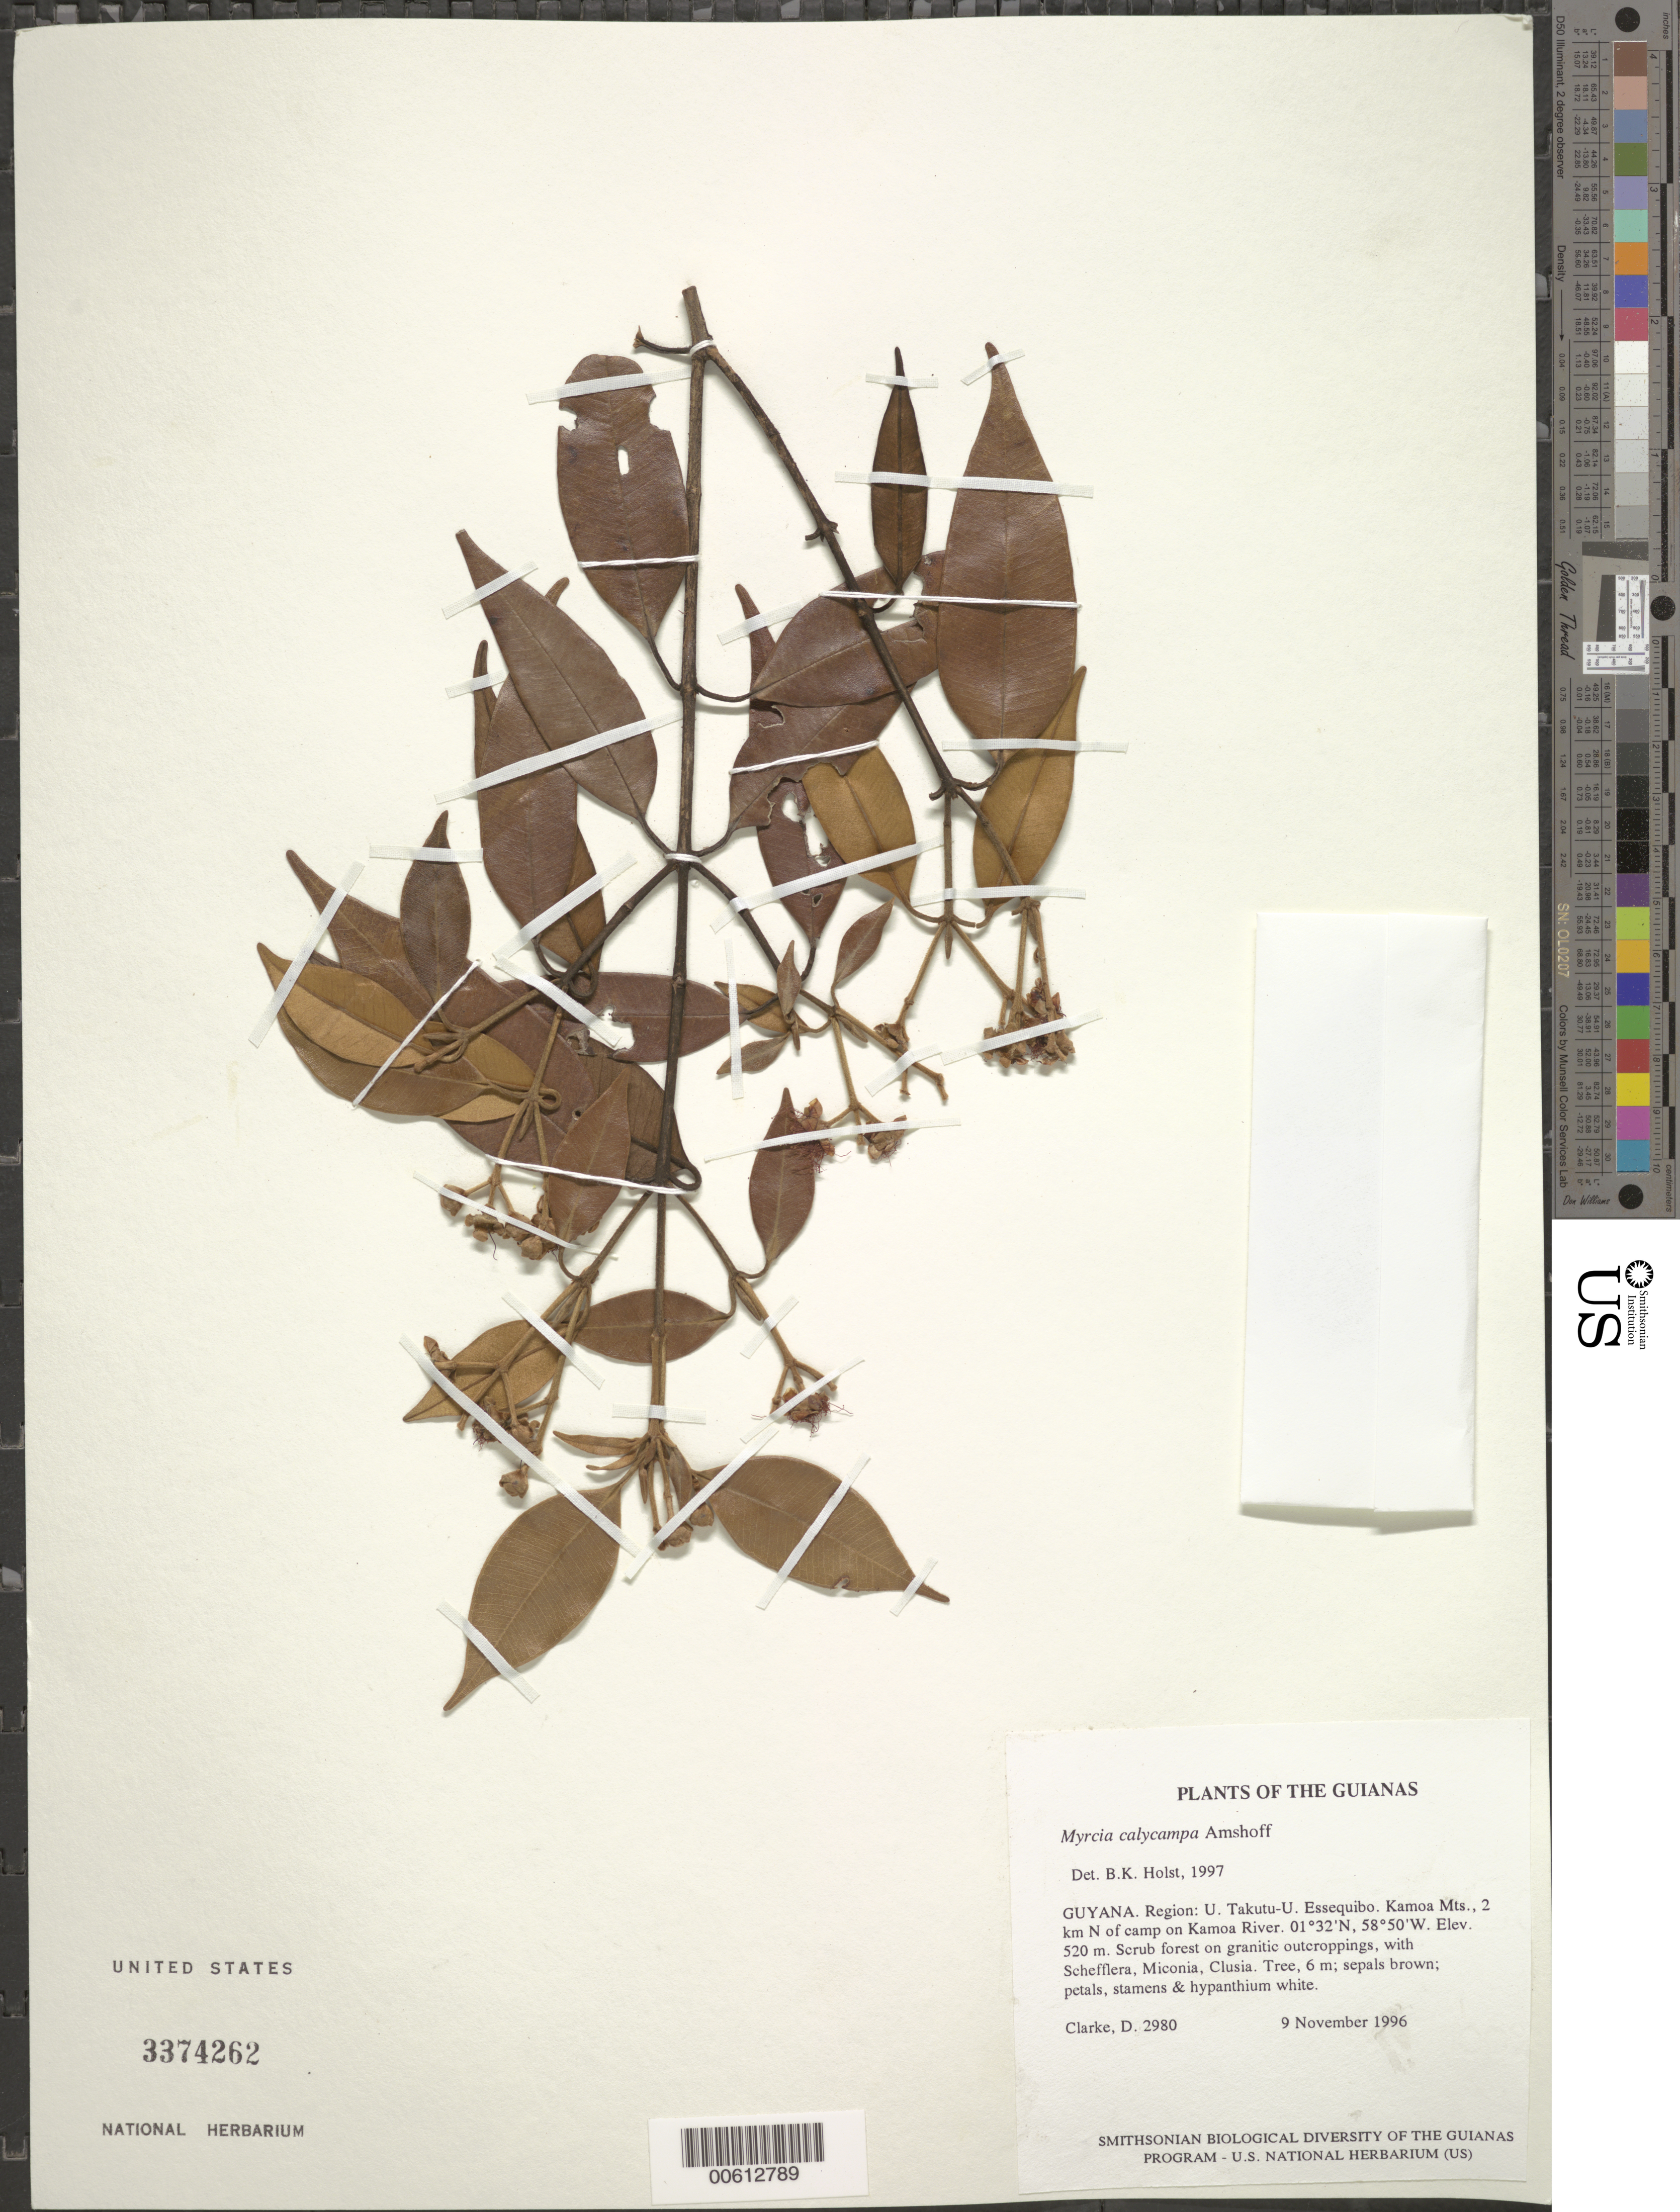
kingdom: Plantae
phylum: Tracheophyta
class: Magnoliopsida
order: Myrtales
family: Myrtaceae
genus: Myrcia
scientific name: Myrcia calycampa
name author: Amshoff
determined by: Holst, Bruce K.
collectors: H. D. Clarke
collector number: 2980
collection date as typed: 9 November 1996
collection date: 1996-11-09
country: Guyana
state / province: U. Takutu-U. Essequibo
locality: Kamoa Mts., 2 km N of camp on Kamoa River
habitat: Scrub forest on granitic outcroppings, with Schefflera, Miconia, Clusia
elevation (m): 520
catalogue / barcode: US 3374262